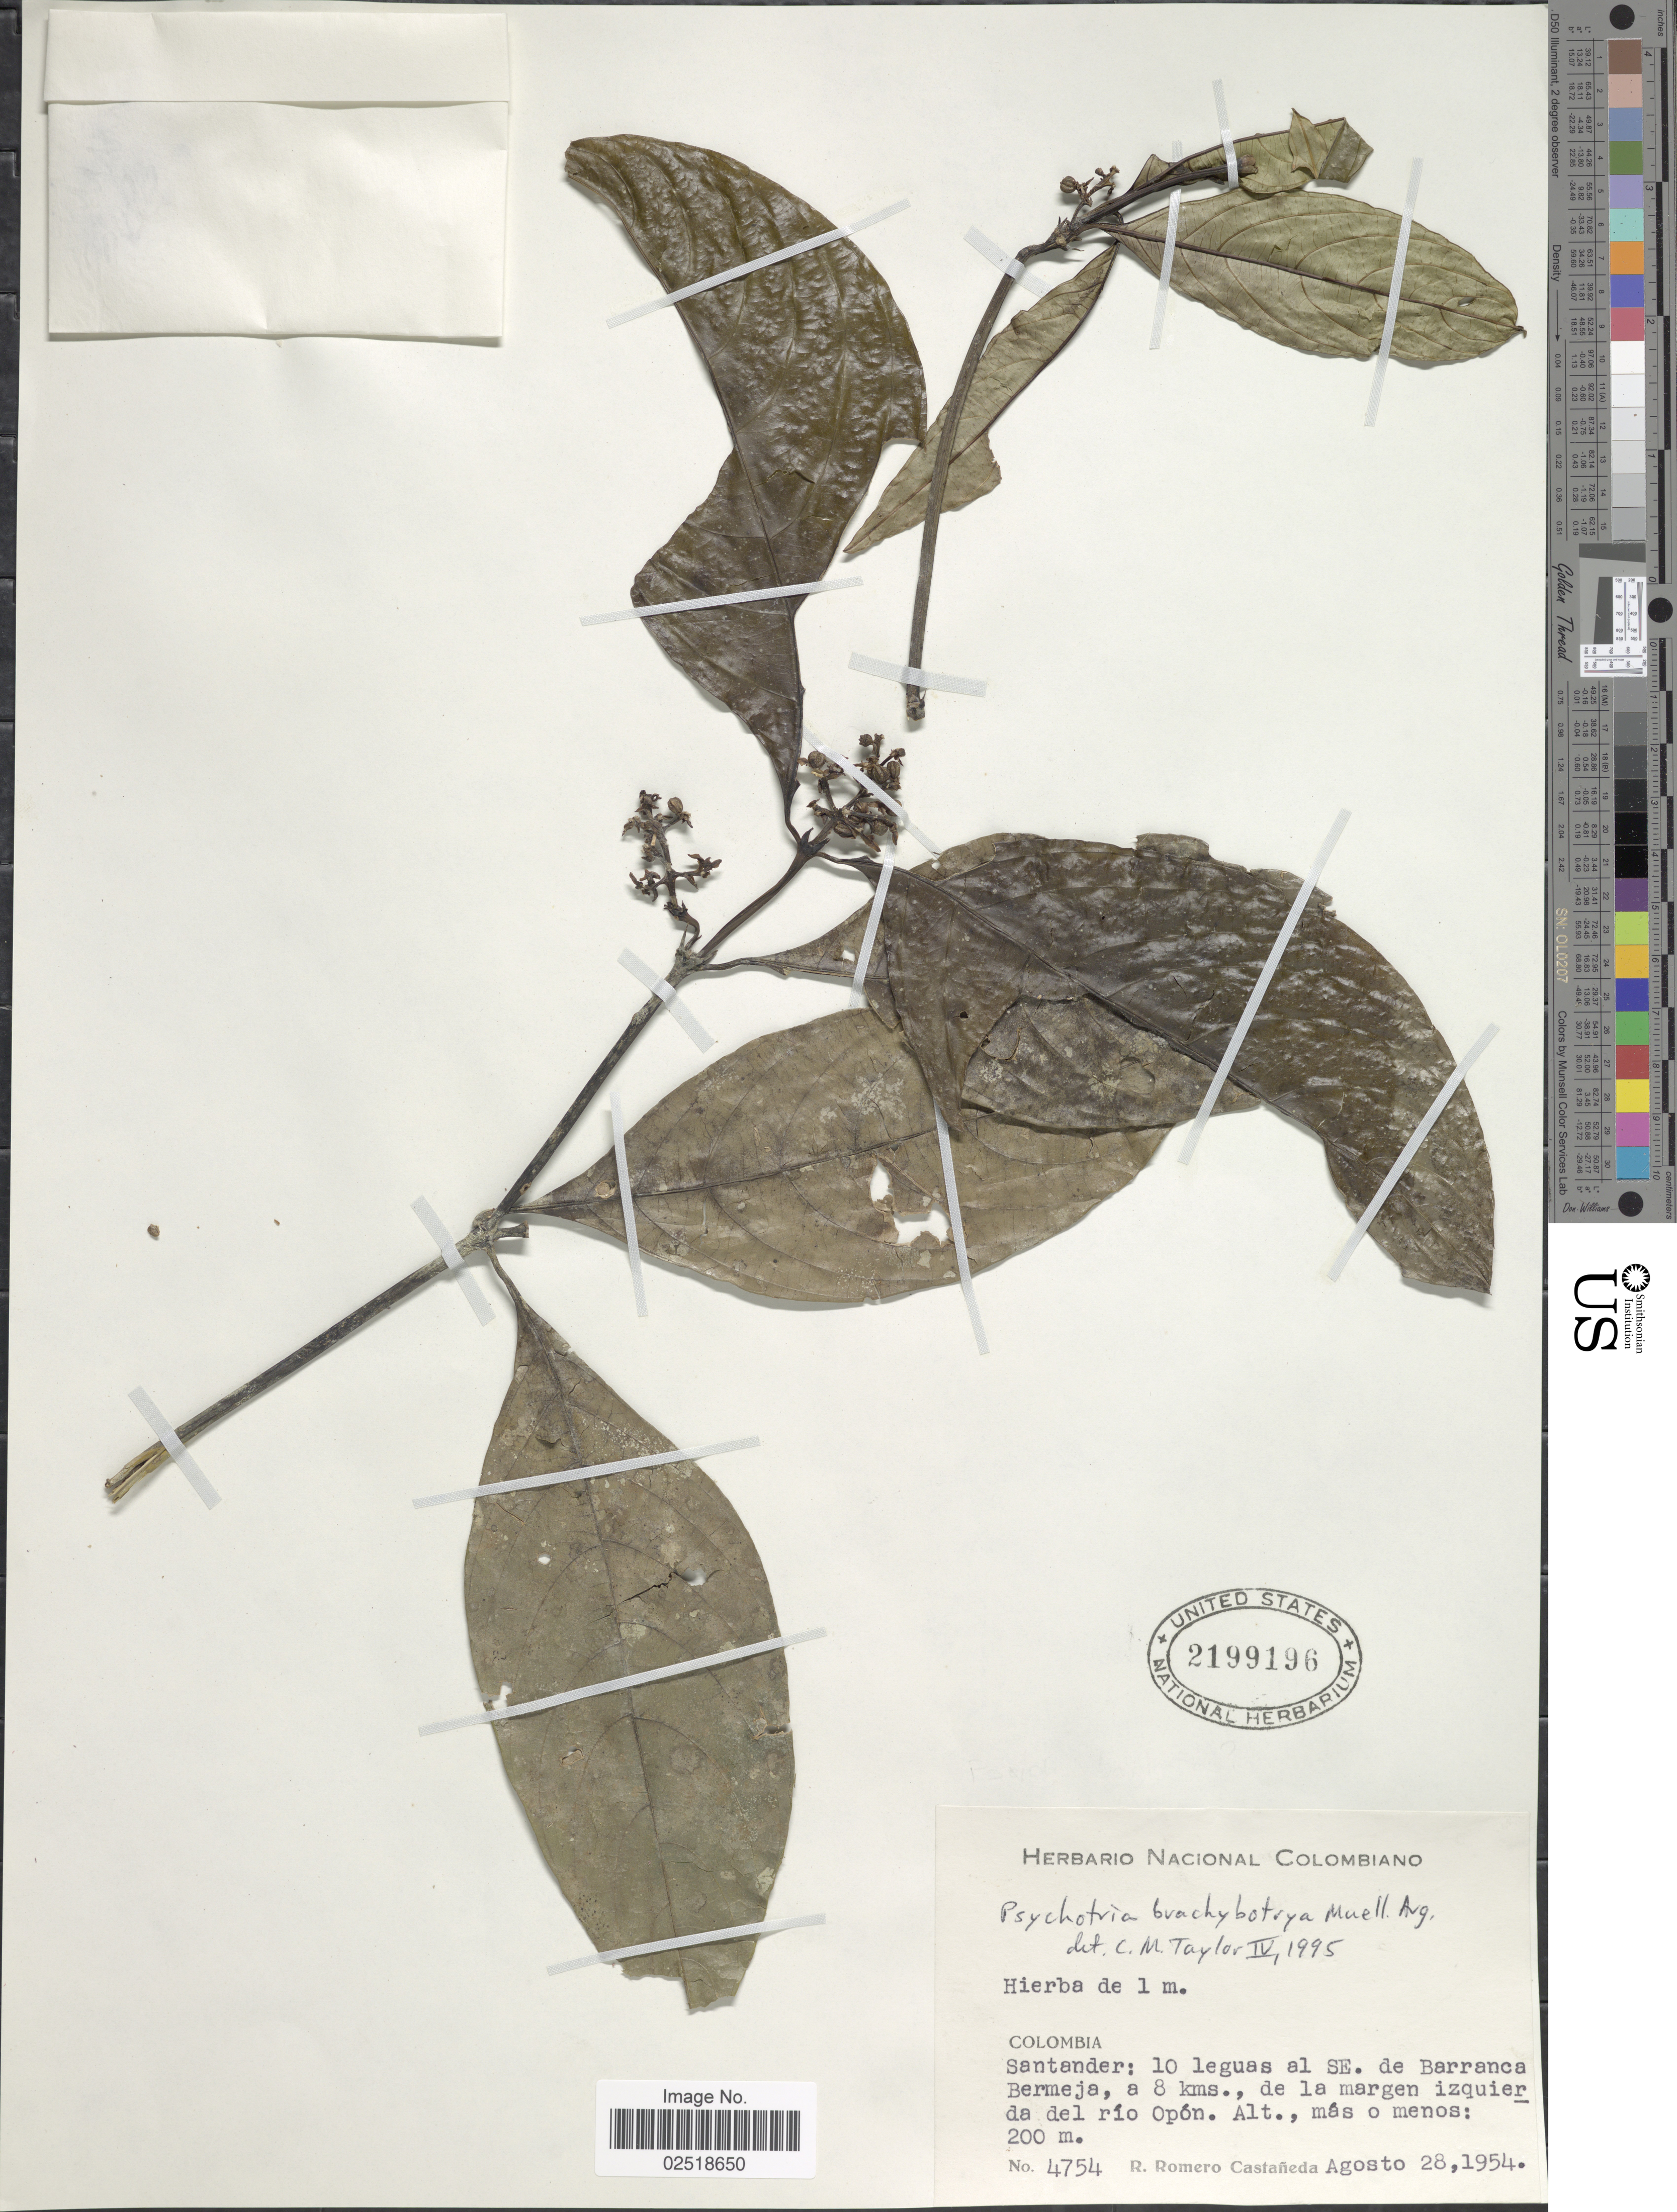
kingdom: Plantae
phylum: Tracheophyta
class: Magnoliopsida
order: Gentianales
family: Rubiaceae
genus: Psychotria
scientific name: Psychotria brachybotrya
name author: Müll. Arg.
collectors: R. Romero Castañeda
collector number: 4754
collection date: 1954-08-28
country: Colombia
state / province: Santander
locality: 10 leguas al SE de Barranca Bermeja, a 8 kms., de la margen izquierda del río Opón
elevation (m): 200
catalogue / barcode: US 2199196